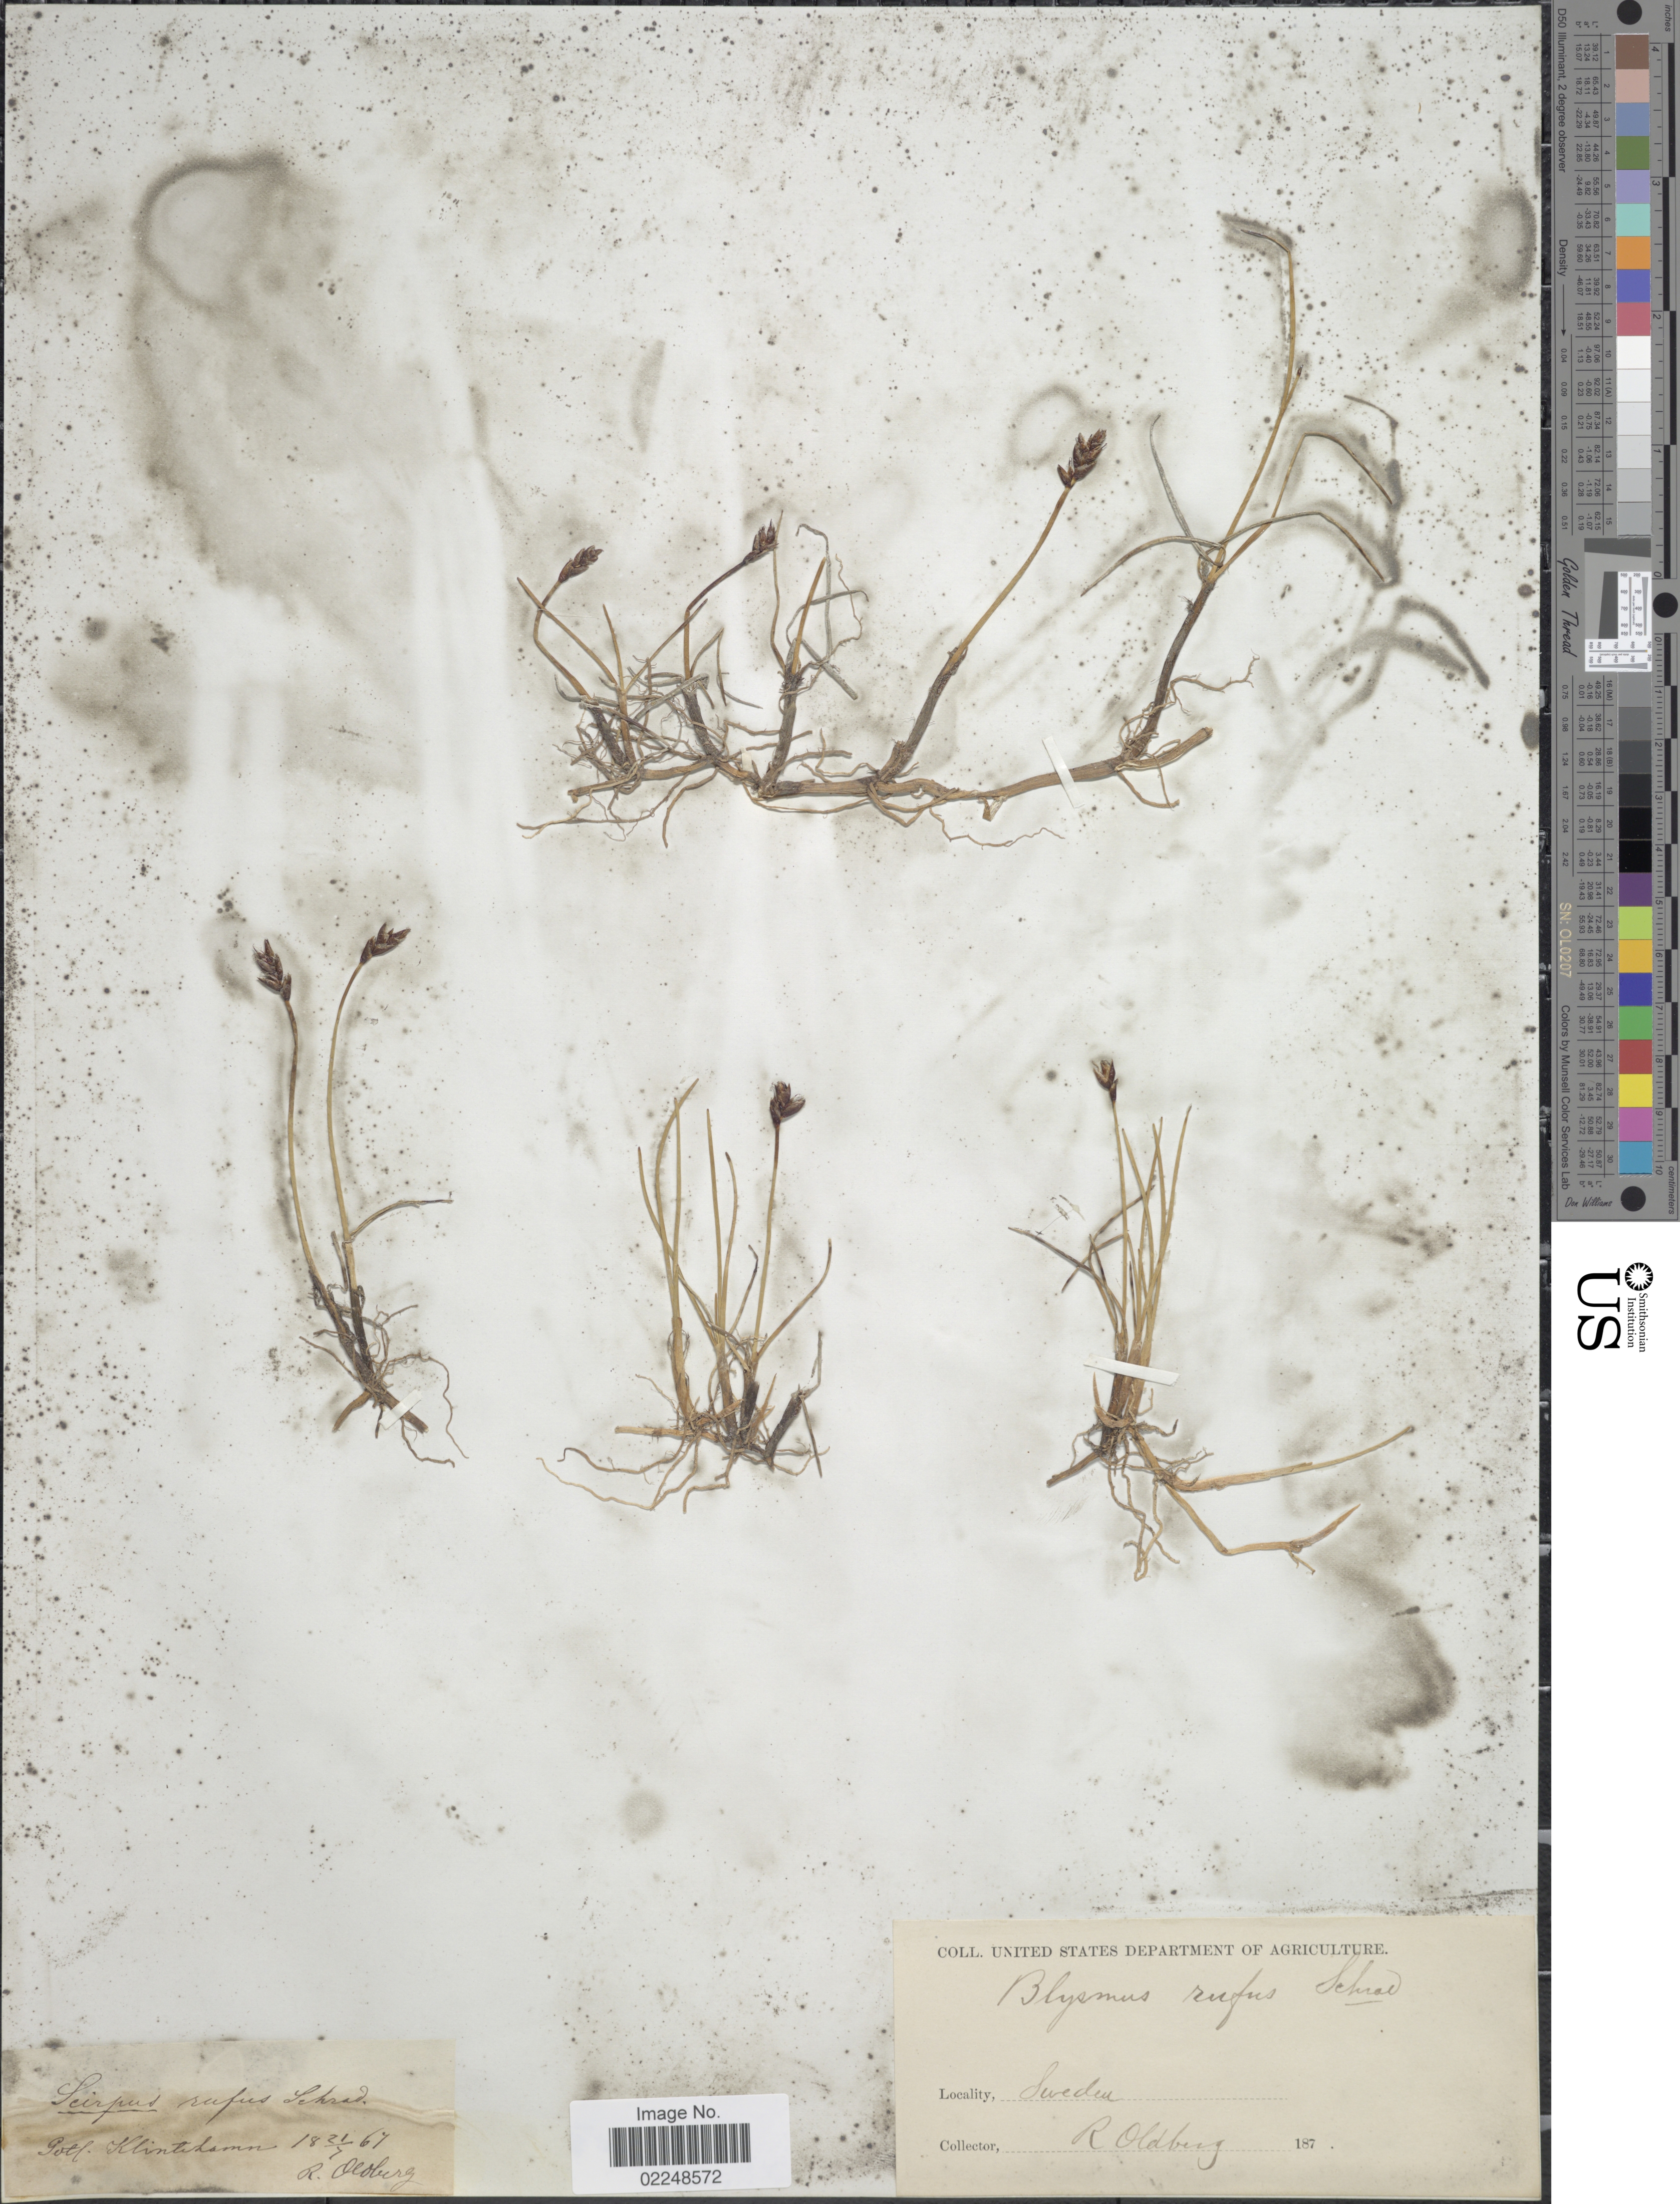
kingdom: Plantae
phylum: Tracheophyta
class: Liliopsida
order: Poales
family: Cyperaceae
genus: Blysmopsis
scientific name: Blysmopsis rufa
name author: (Huds.) Oteng-Yeb.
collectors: R. Oldberg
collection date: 1867-07-21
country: Sweden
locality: Klintehamn